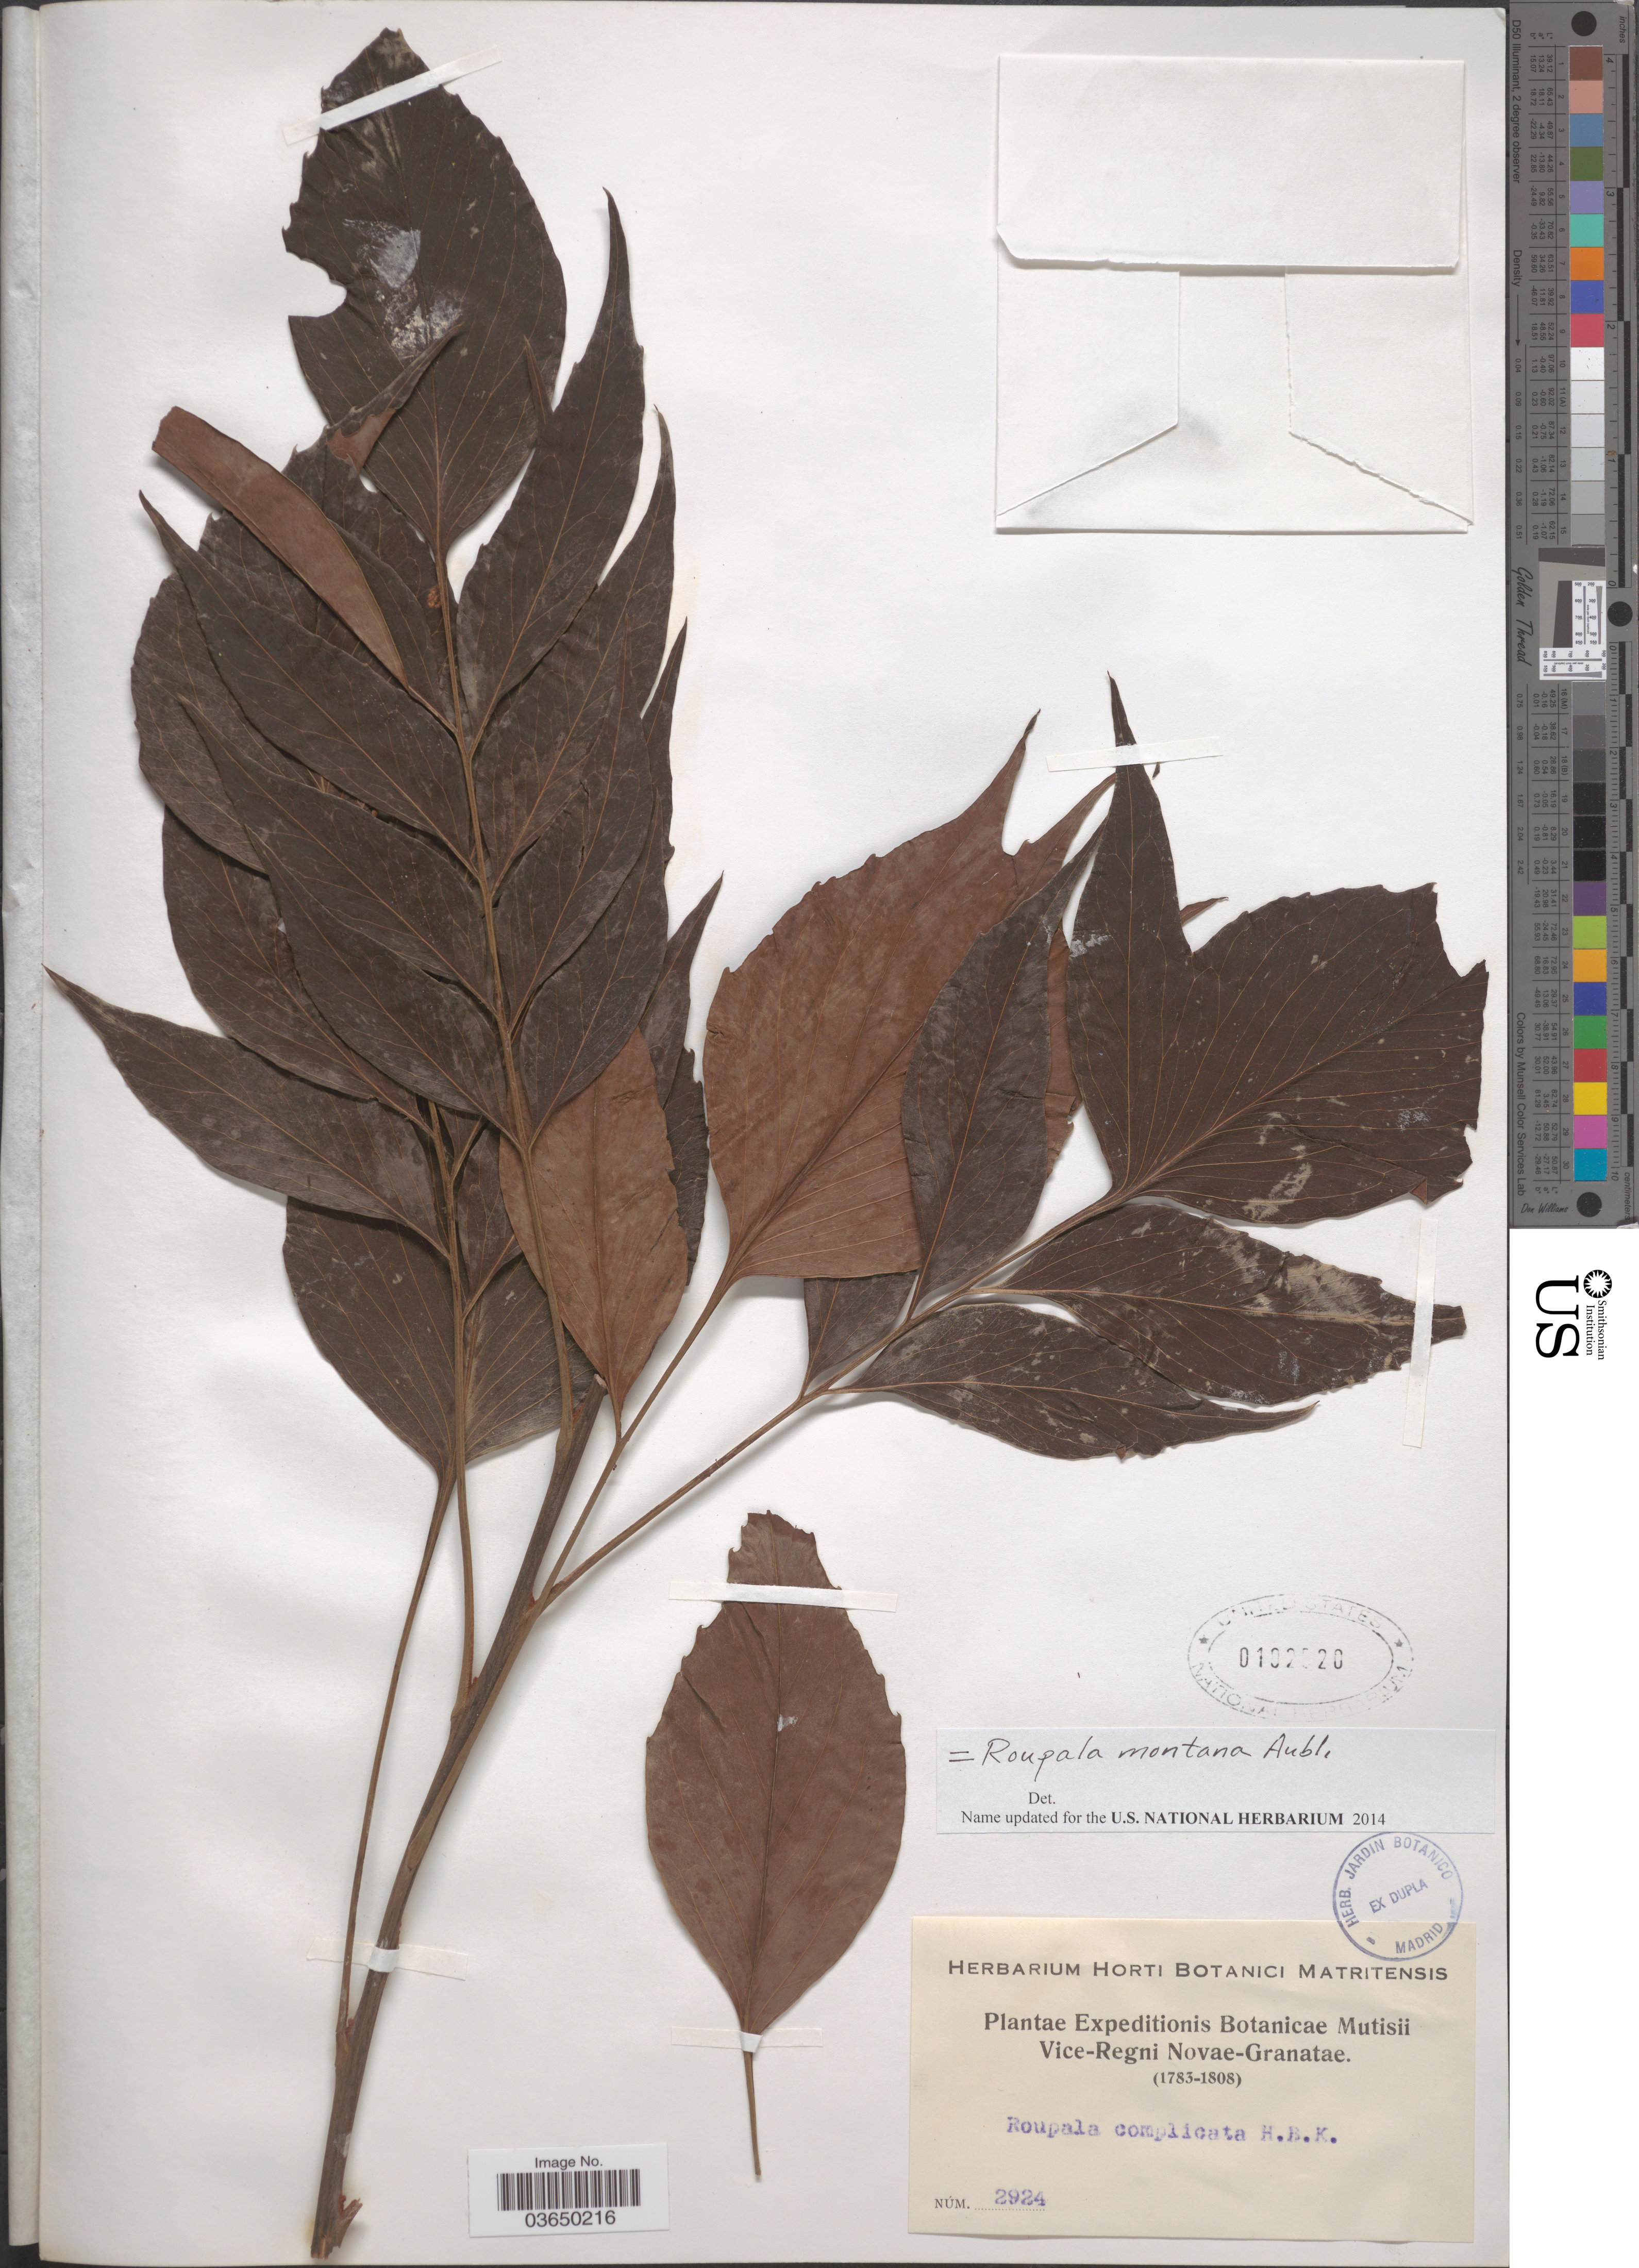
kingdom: Plantae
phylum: Tracheophyta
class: Magnoliopsida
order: Proteales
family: Proteaceae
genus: Roupala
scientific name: Roupala montana var. montana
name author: Aubl.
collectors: Expeditions Botanicae Mutisii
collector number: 2924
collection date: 1783/1808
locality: Vice-Regni Novae-Granatae.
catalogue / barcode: US 102520